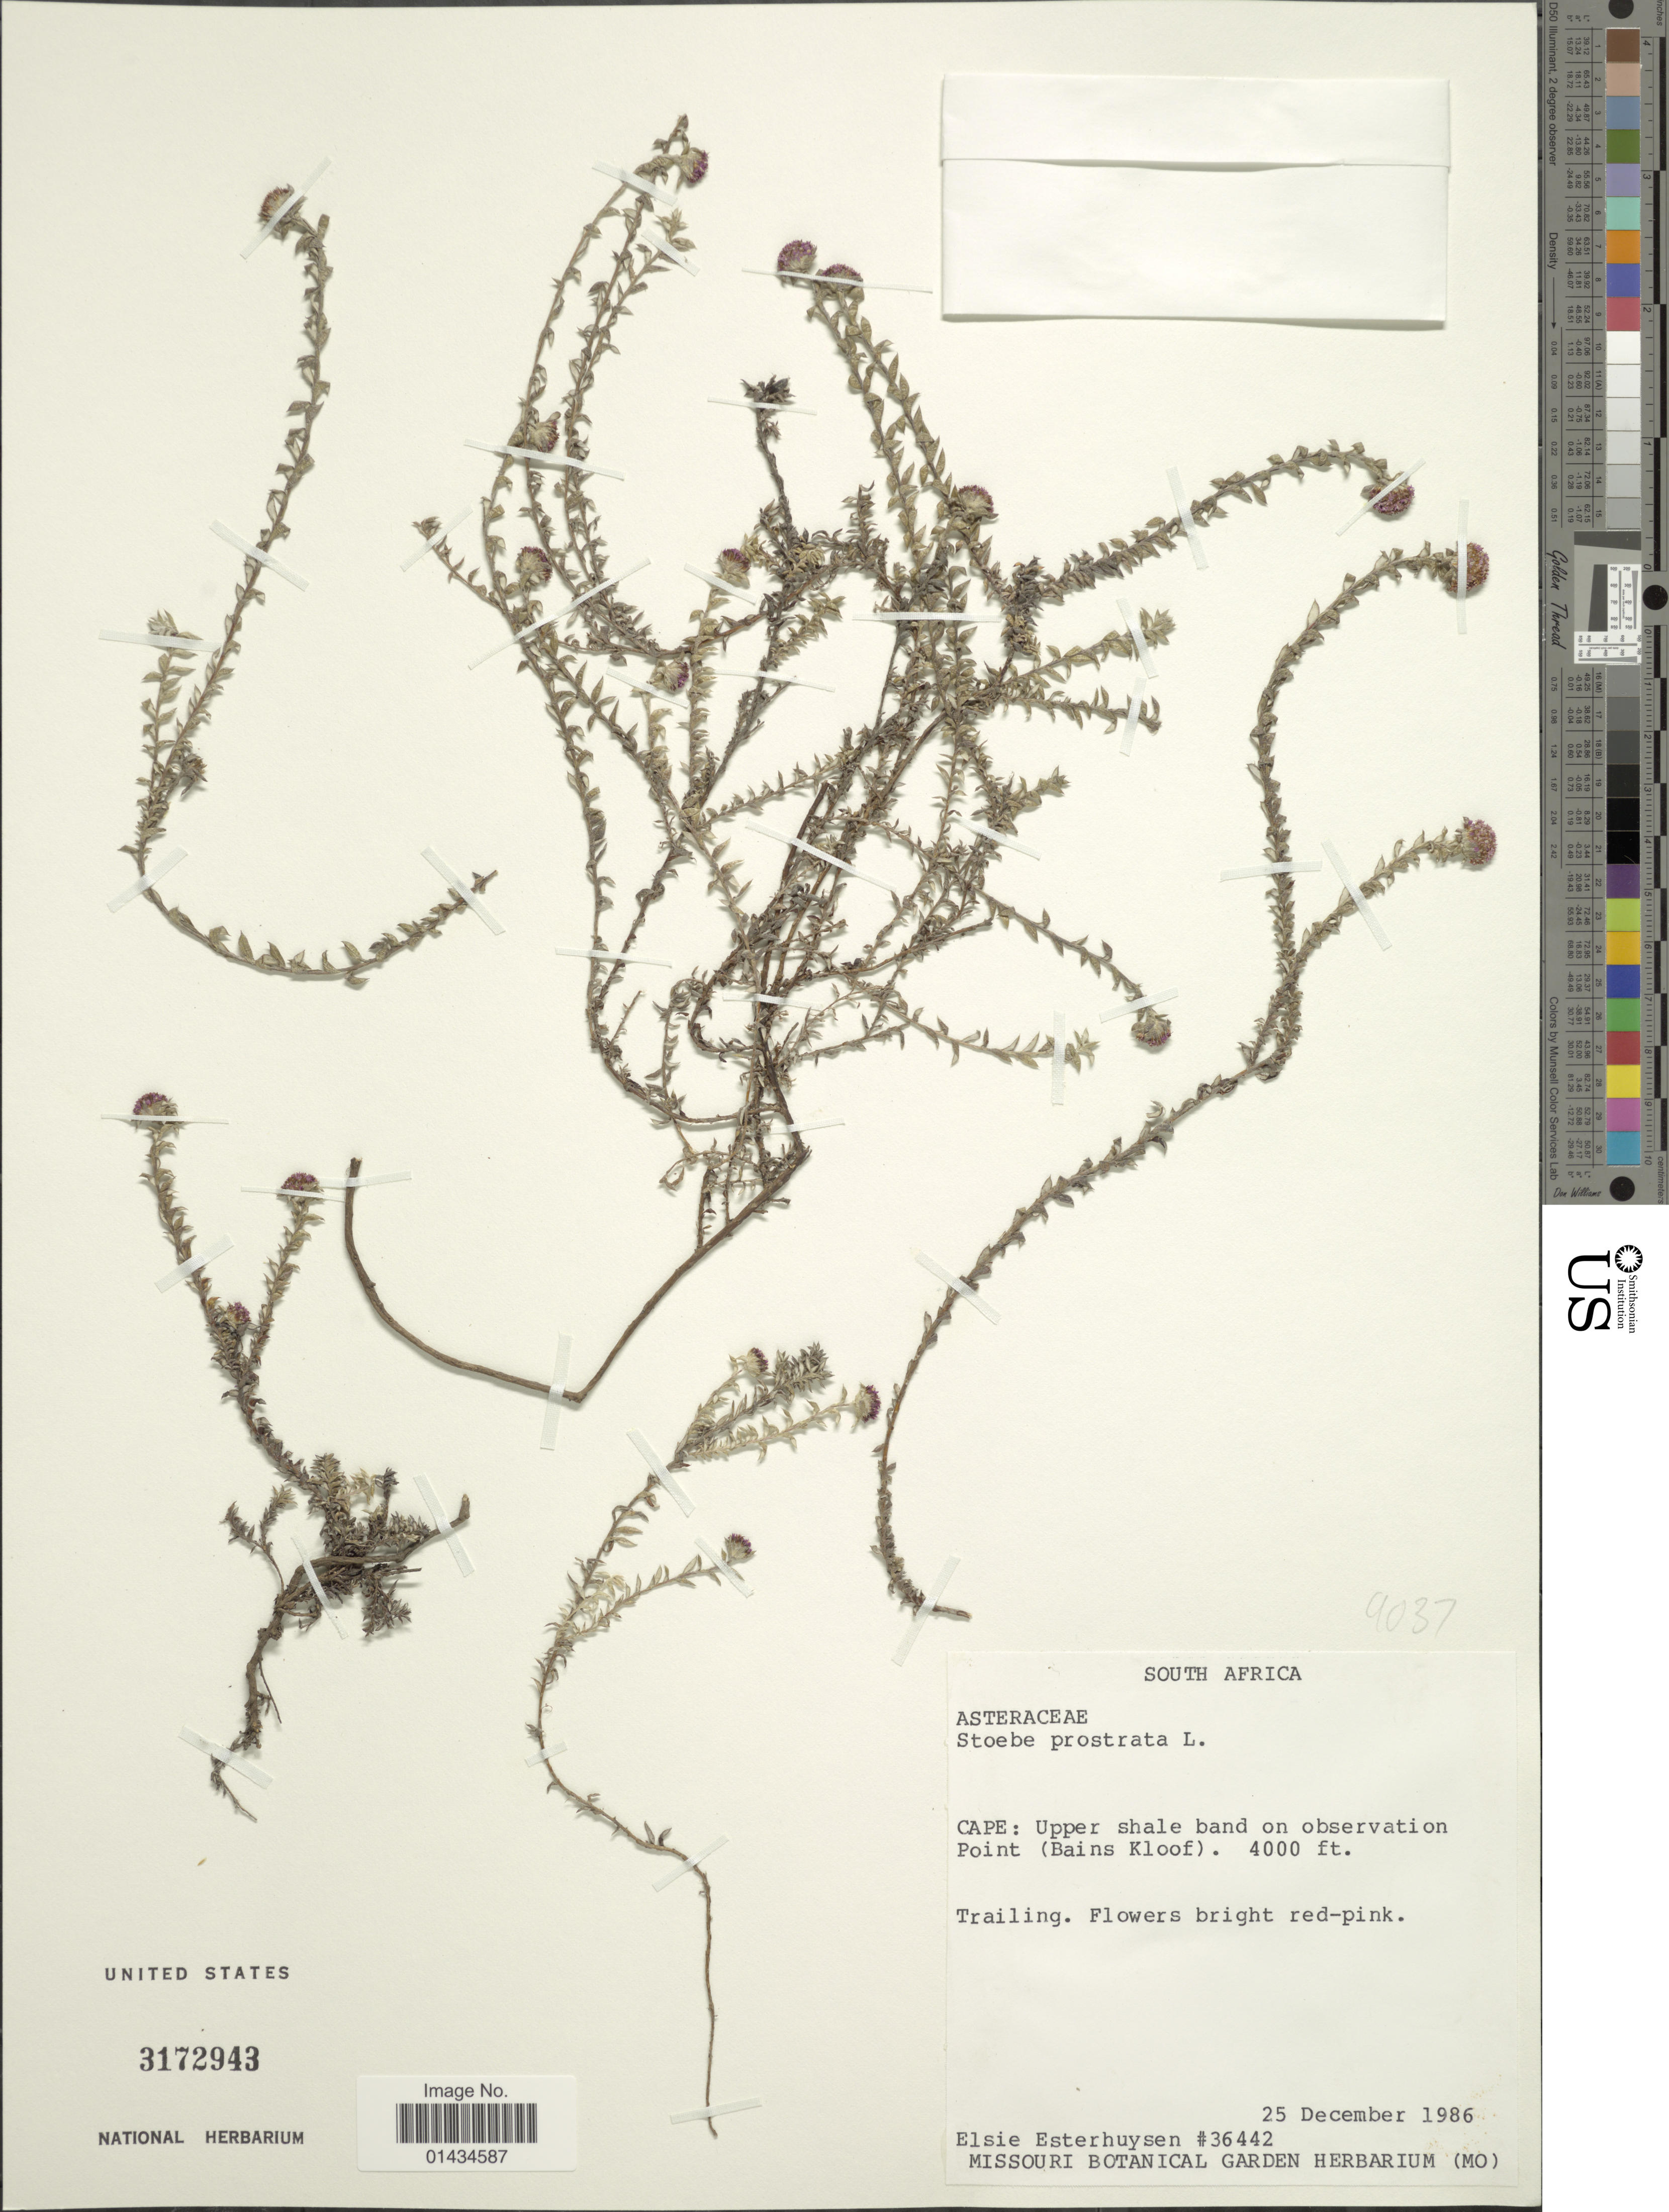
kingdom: Plantae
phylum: Tracheophyta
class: Magnoliopsida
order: Asterales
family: Asteraceae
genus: Stoebe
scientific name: Stoebe prostrata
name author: L.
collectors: E. E. Esterhuysen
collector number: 36442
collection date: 1986-12-25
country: South Africa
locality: Cape: upper shale band on observation Point (Blain's Kloof)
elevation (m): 1219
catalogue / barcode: US 3172943